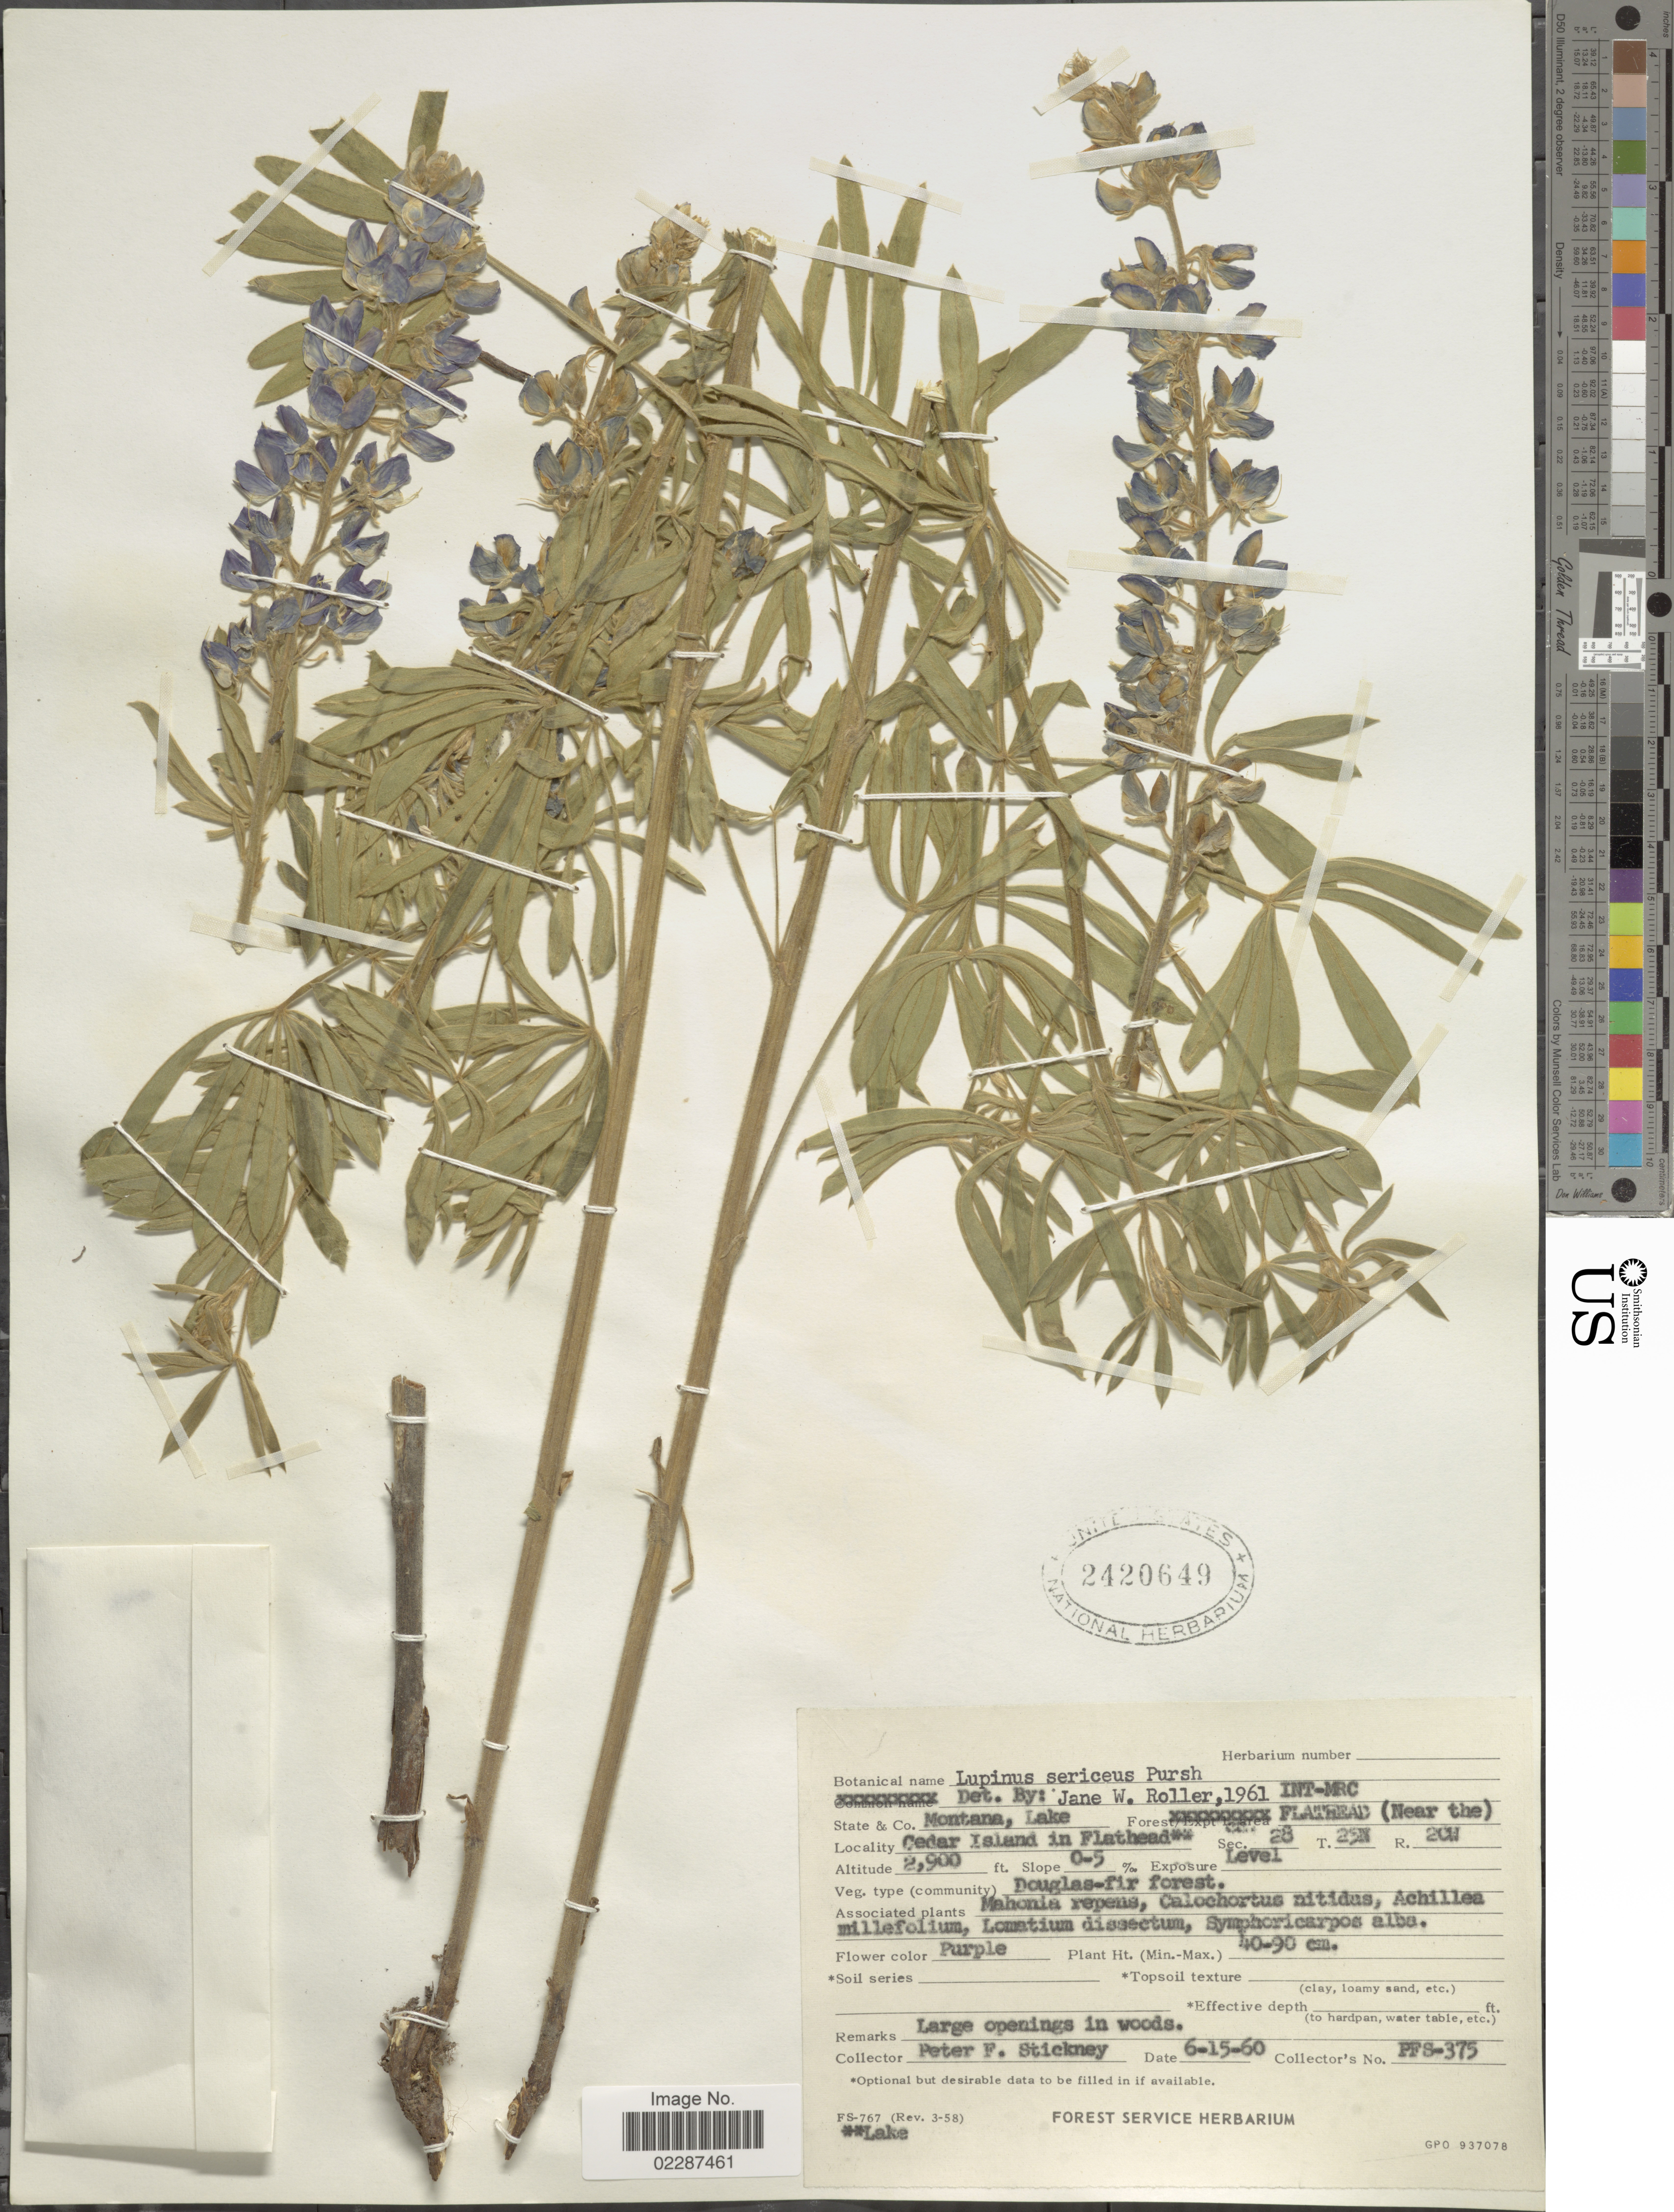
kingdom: Plantae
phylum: Tracheophyta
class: Magnoliopsida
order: Fabales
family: Fabaceae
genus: Lupinus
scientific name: Lupinus sericeus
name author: Pursh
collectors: P. Stickney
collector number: PFS-375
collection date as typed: Transcribed d/m/y: 15/6/60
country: United States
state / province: Montana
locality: Montana, Lake, Plateau (Near the) Cedar Island in Flathead, Sec. 28 T25N, R20W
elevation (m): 884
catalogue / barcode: US 2420649